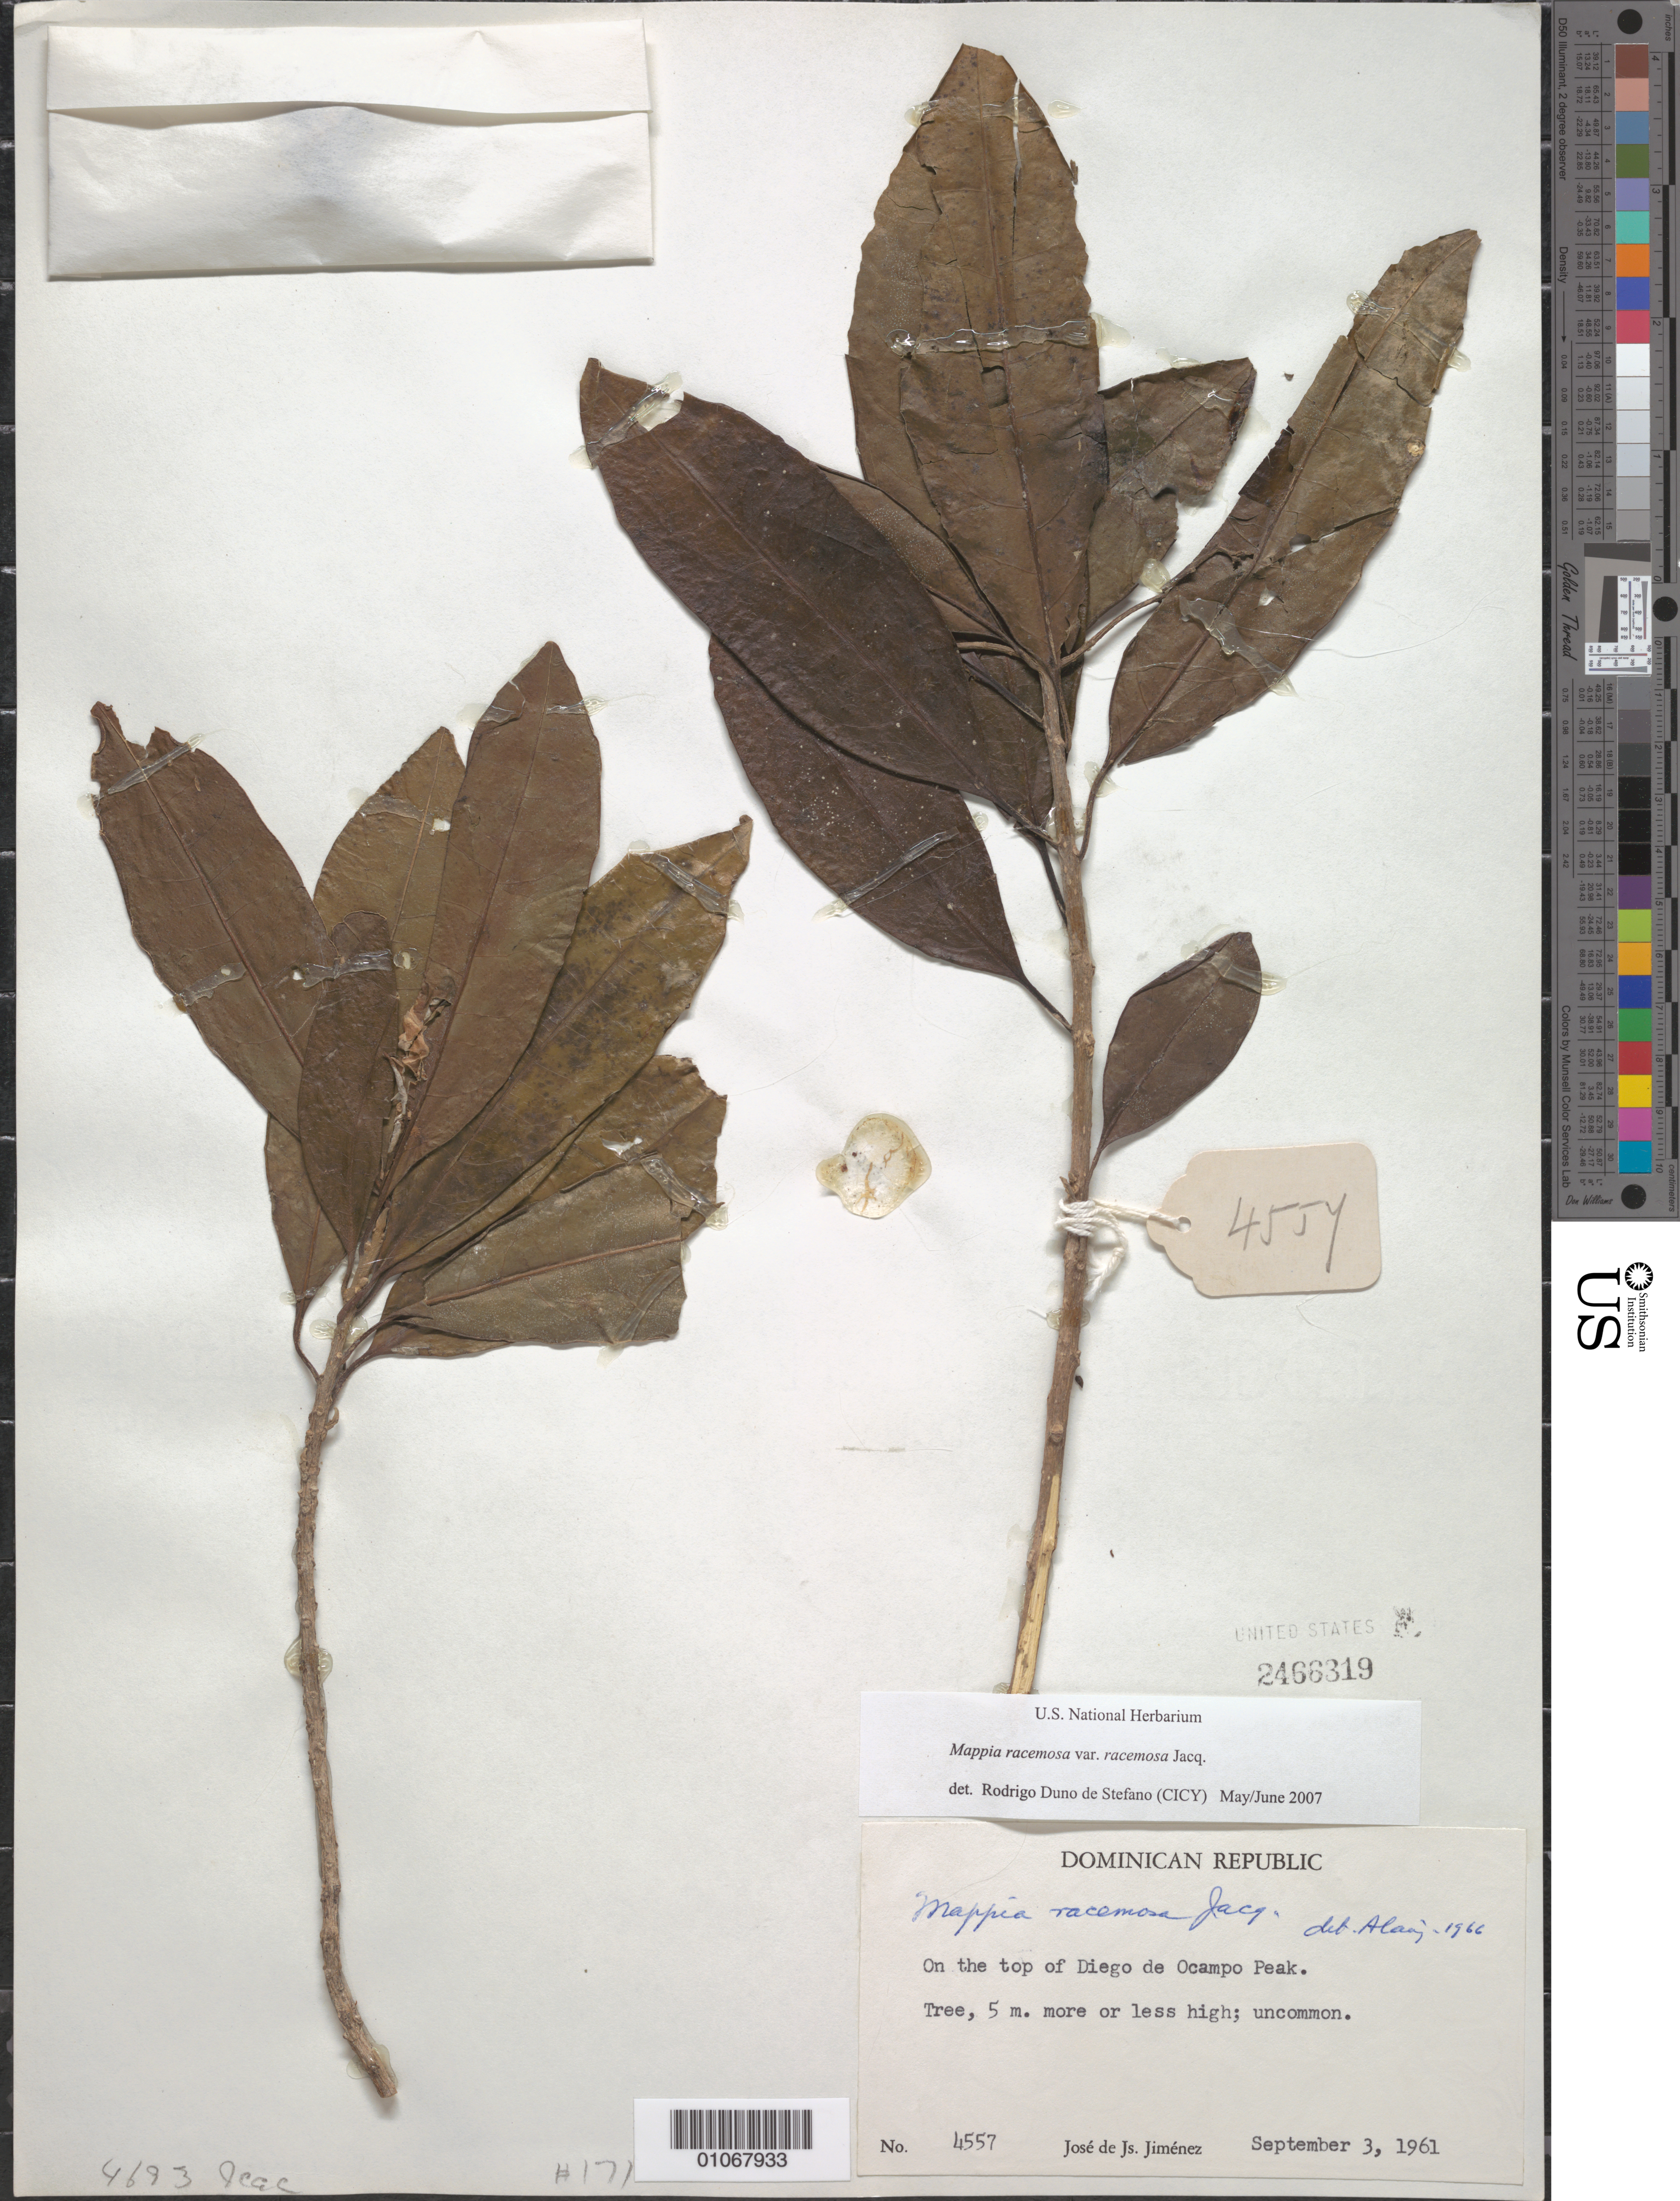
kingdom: Plantae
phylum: Tracheophyta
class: Magnoliopsida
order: Icacinales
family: Icacinaceae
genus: Mappia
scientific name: Mappia racemosa var. racemosa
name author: Jacq.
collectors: J. J. Jiménez Almonte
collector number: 4557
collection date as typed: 03 Sep 1961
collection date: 1961-09-03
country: Dominican Republic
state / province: Santiago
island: Hispaniola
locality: On the top of Diego de Ocampo peak.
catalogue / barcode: US 2466319